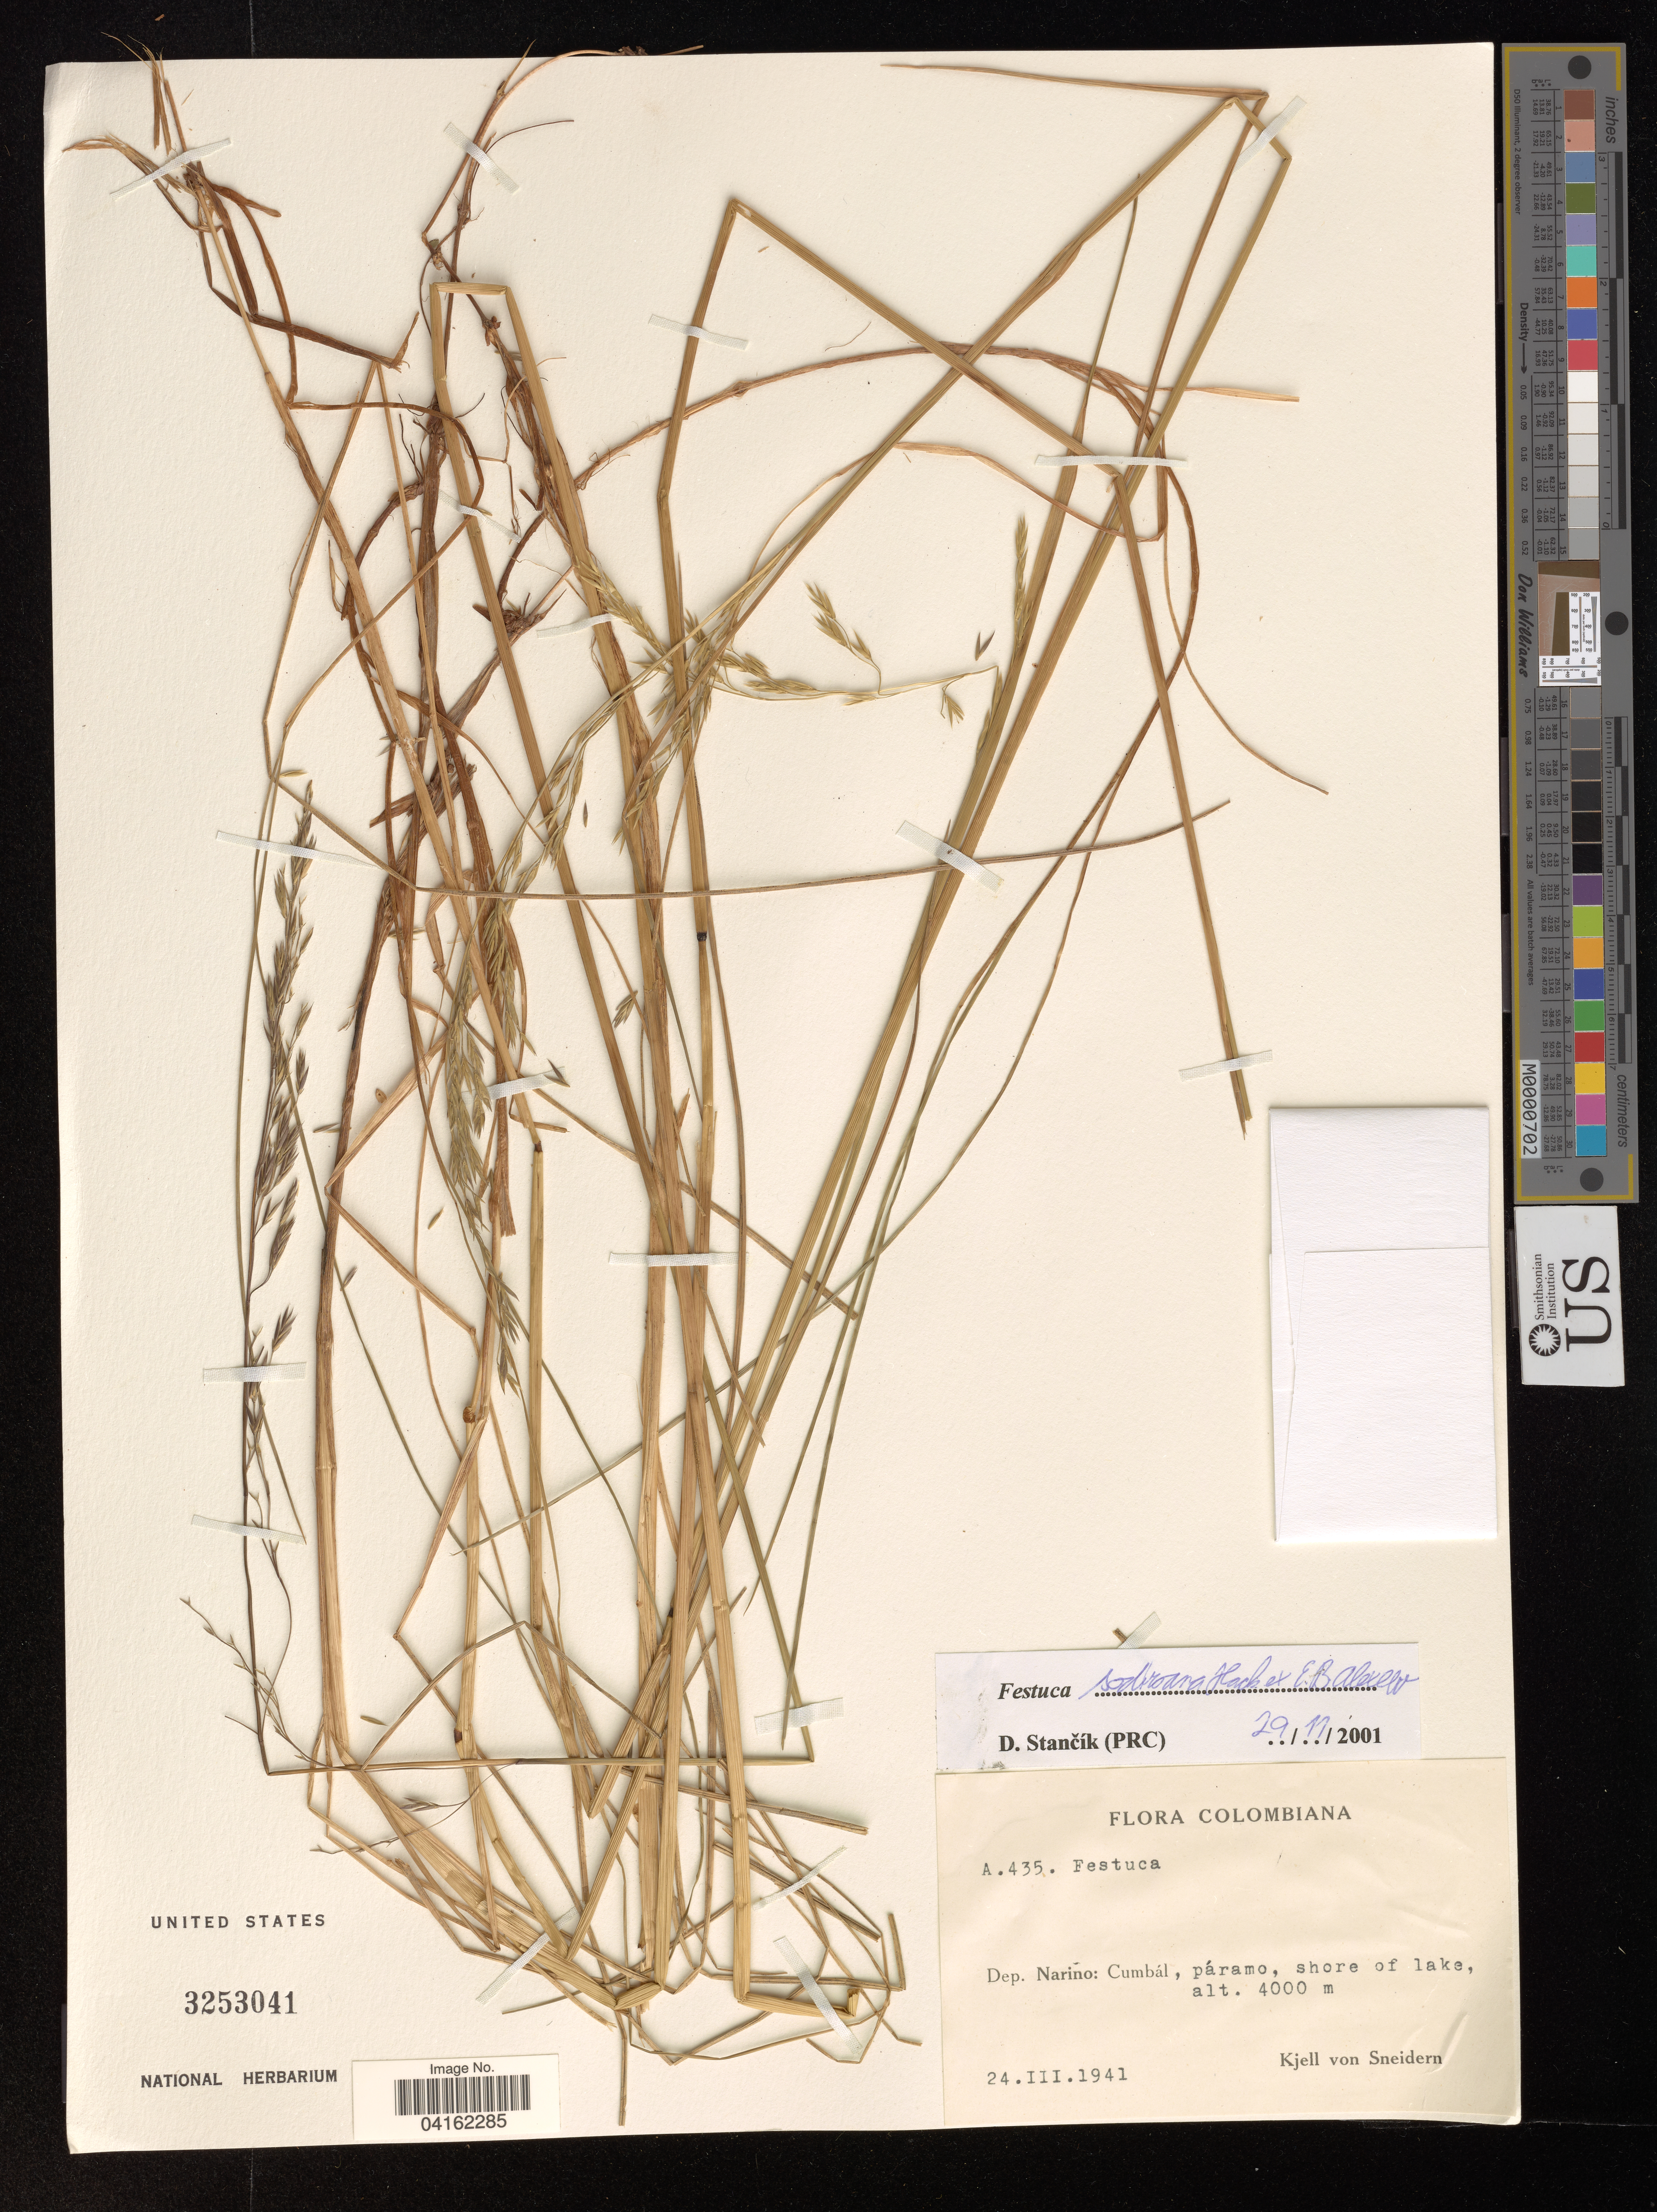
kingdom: Plantae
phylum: Tracheophyta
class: Liliopsida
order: Poales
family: Poaceae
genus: Festuca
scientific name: Festuca sodiroana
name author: Hack. ex E.B. Alexeev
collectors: K. von Sneidern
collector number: A435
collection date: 1941-03-24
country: Colombia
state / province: Nariño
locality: Dept. Nariño: Cumbál, páramo, shore of lake.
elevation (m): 4000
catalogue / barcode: US 3253041